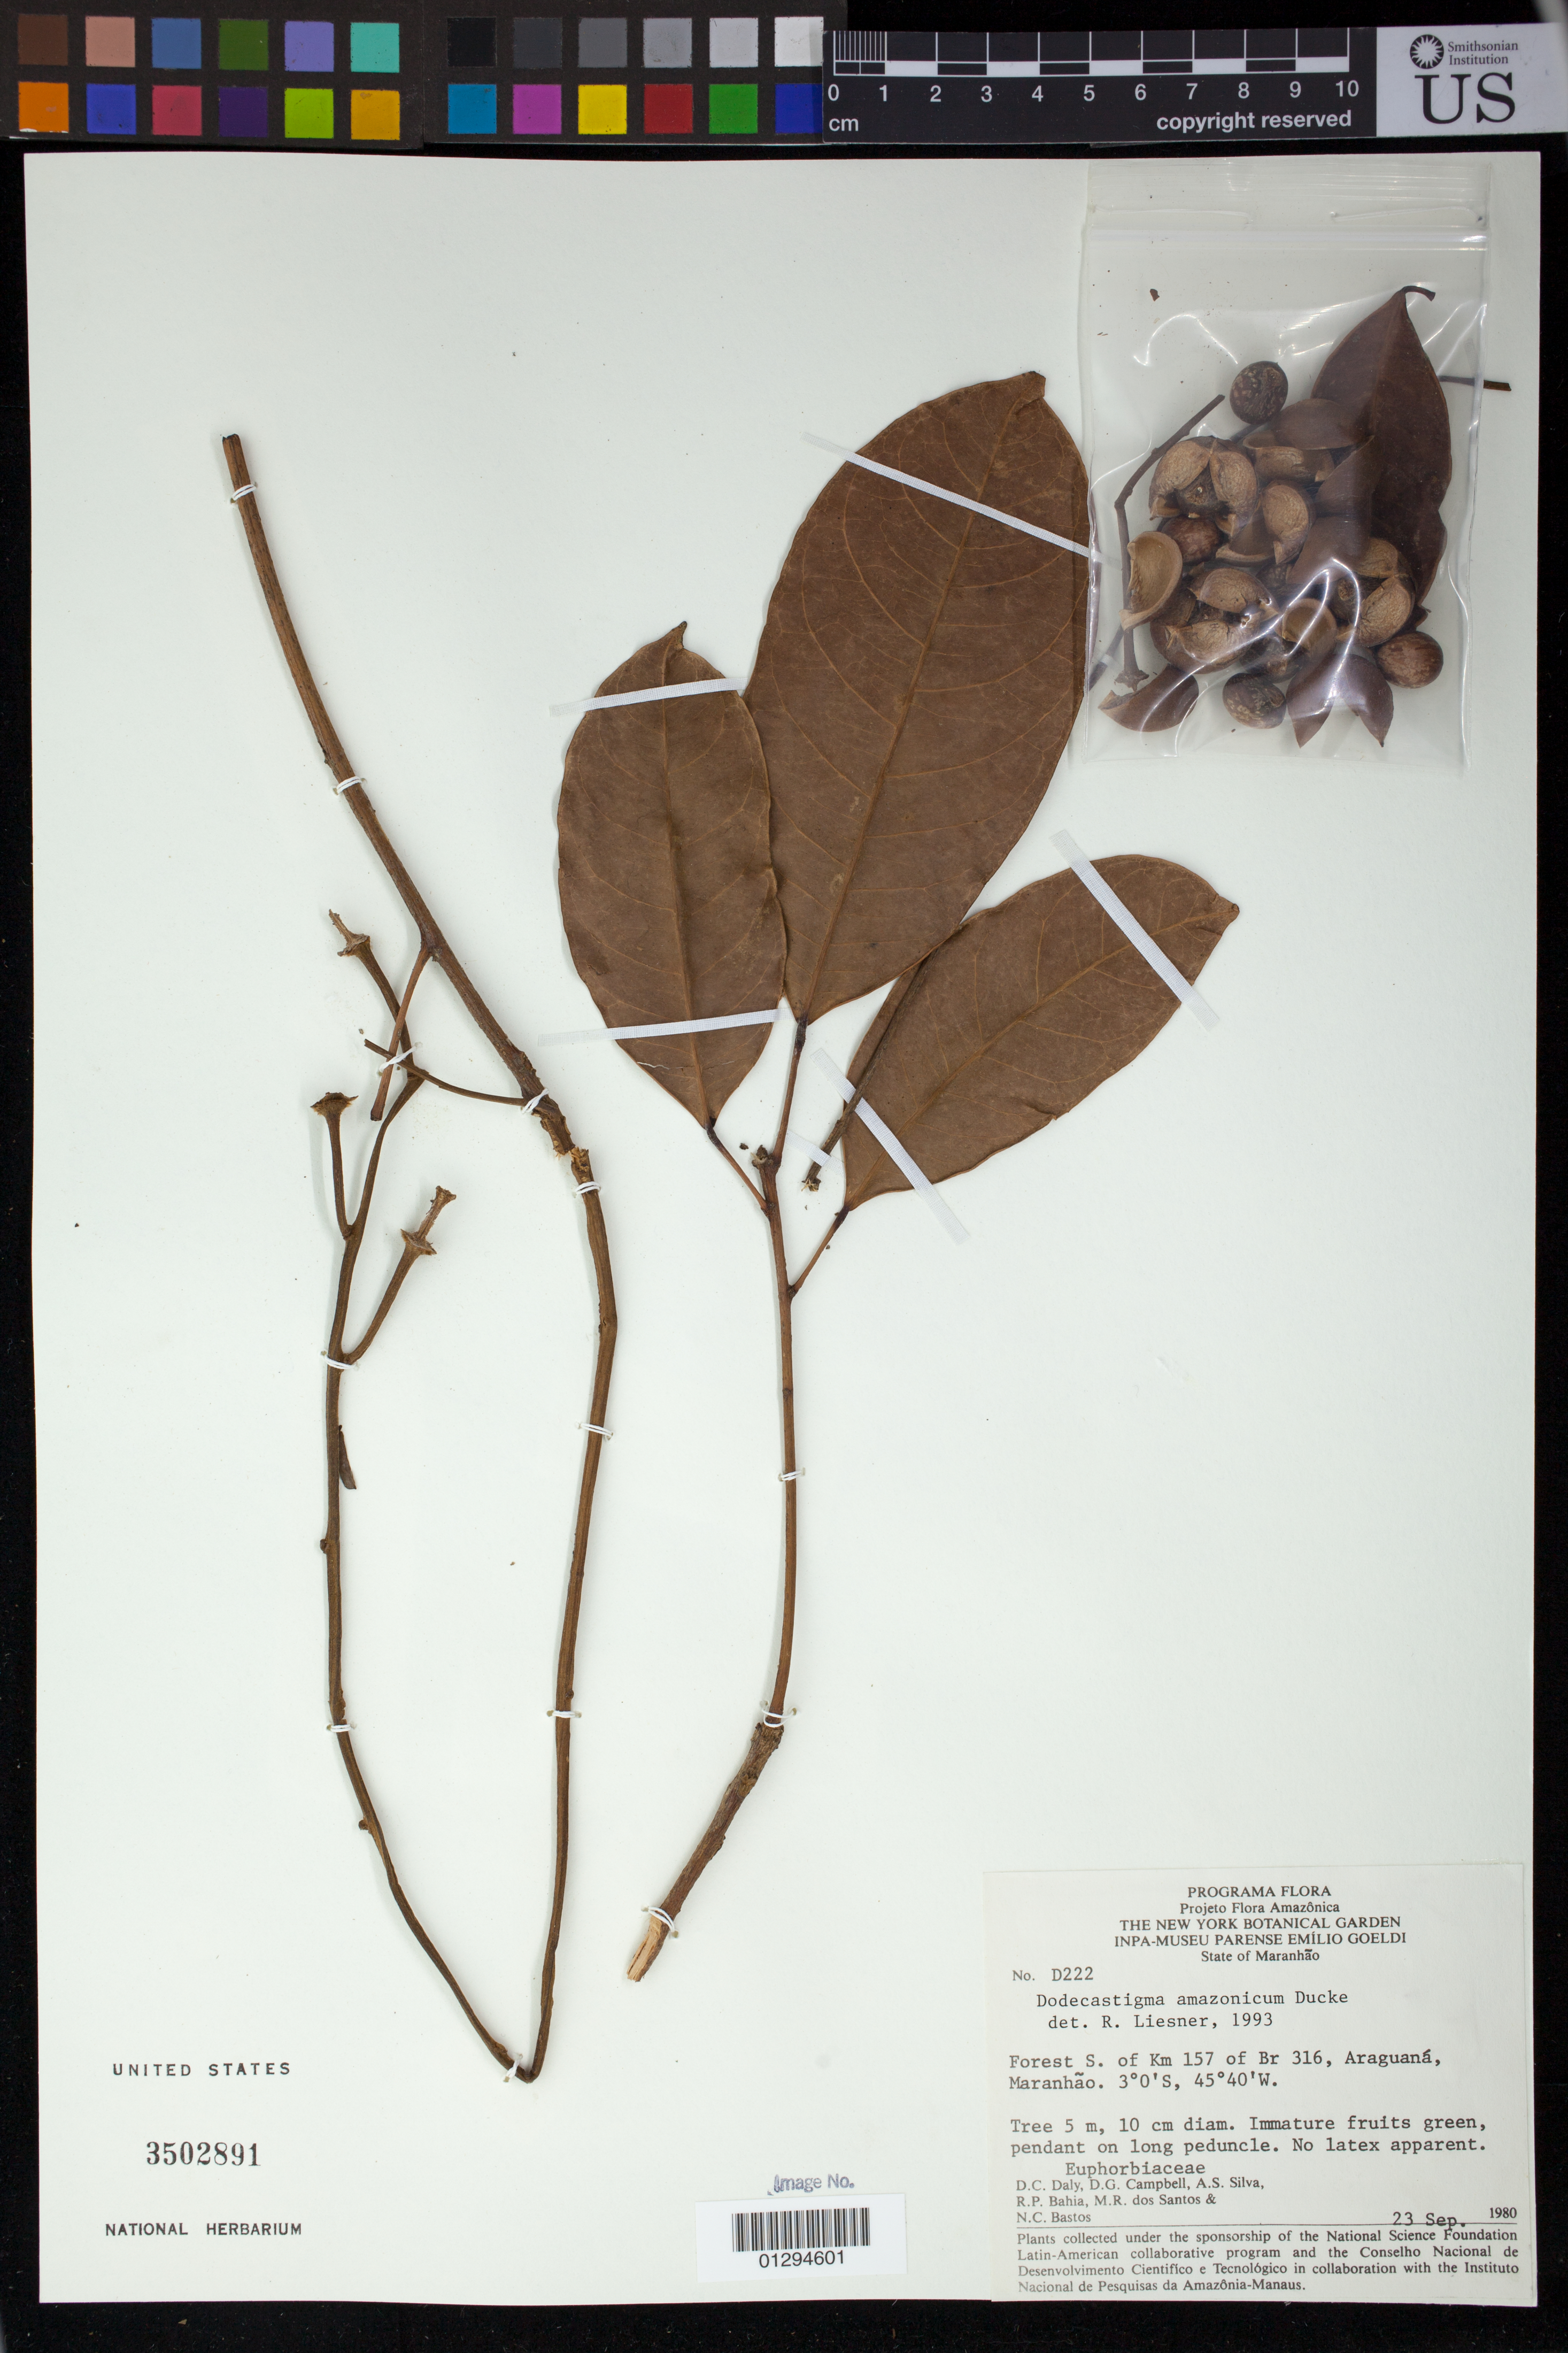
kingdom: Plantae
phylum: Tracheophyta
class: Magnoliopsida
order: Malpighiales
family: Euphorbiaceae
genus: Dodecastigma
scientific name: Dodecastigma amazonicum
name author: Ducke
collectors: D. C. Daly, D. G. Campbell, A. S. Silva, R. P. Bahia, M. Santos & N. C. Bastos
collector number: D222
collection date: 1980-09-23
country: Brazil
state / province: Maranhao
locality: Forest S. of Km 157 of Br 316, Araguana, Maranhao.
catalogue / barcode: US 3502891